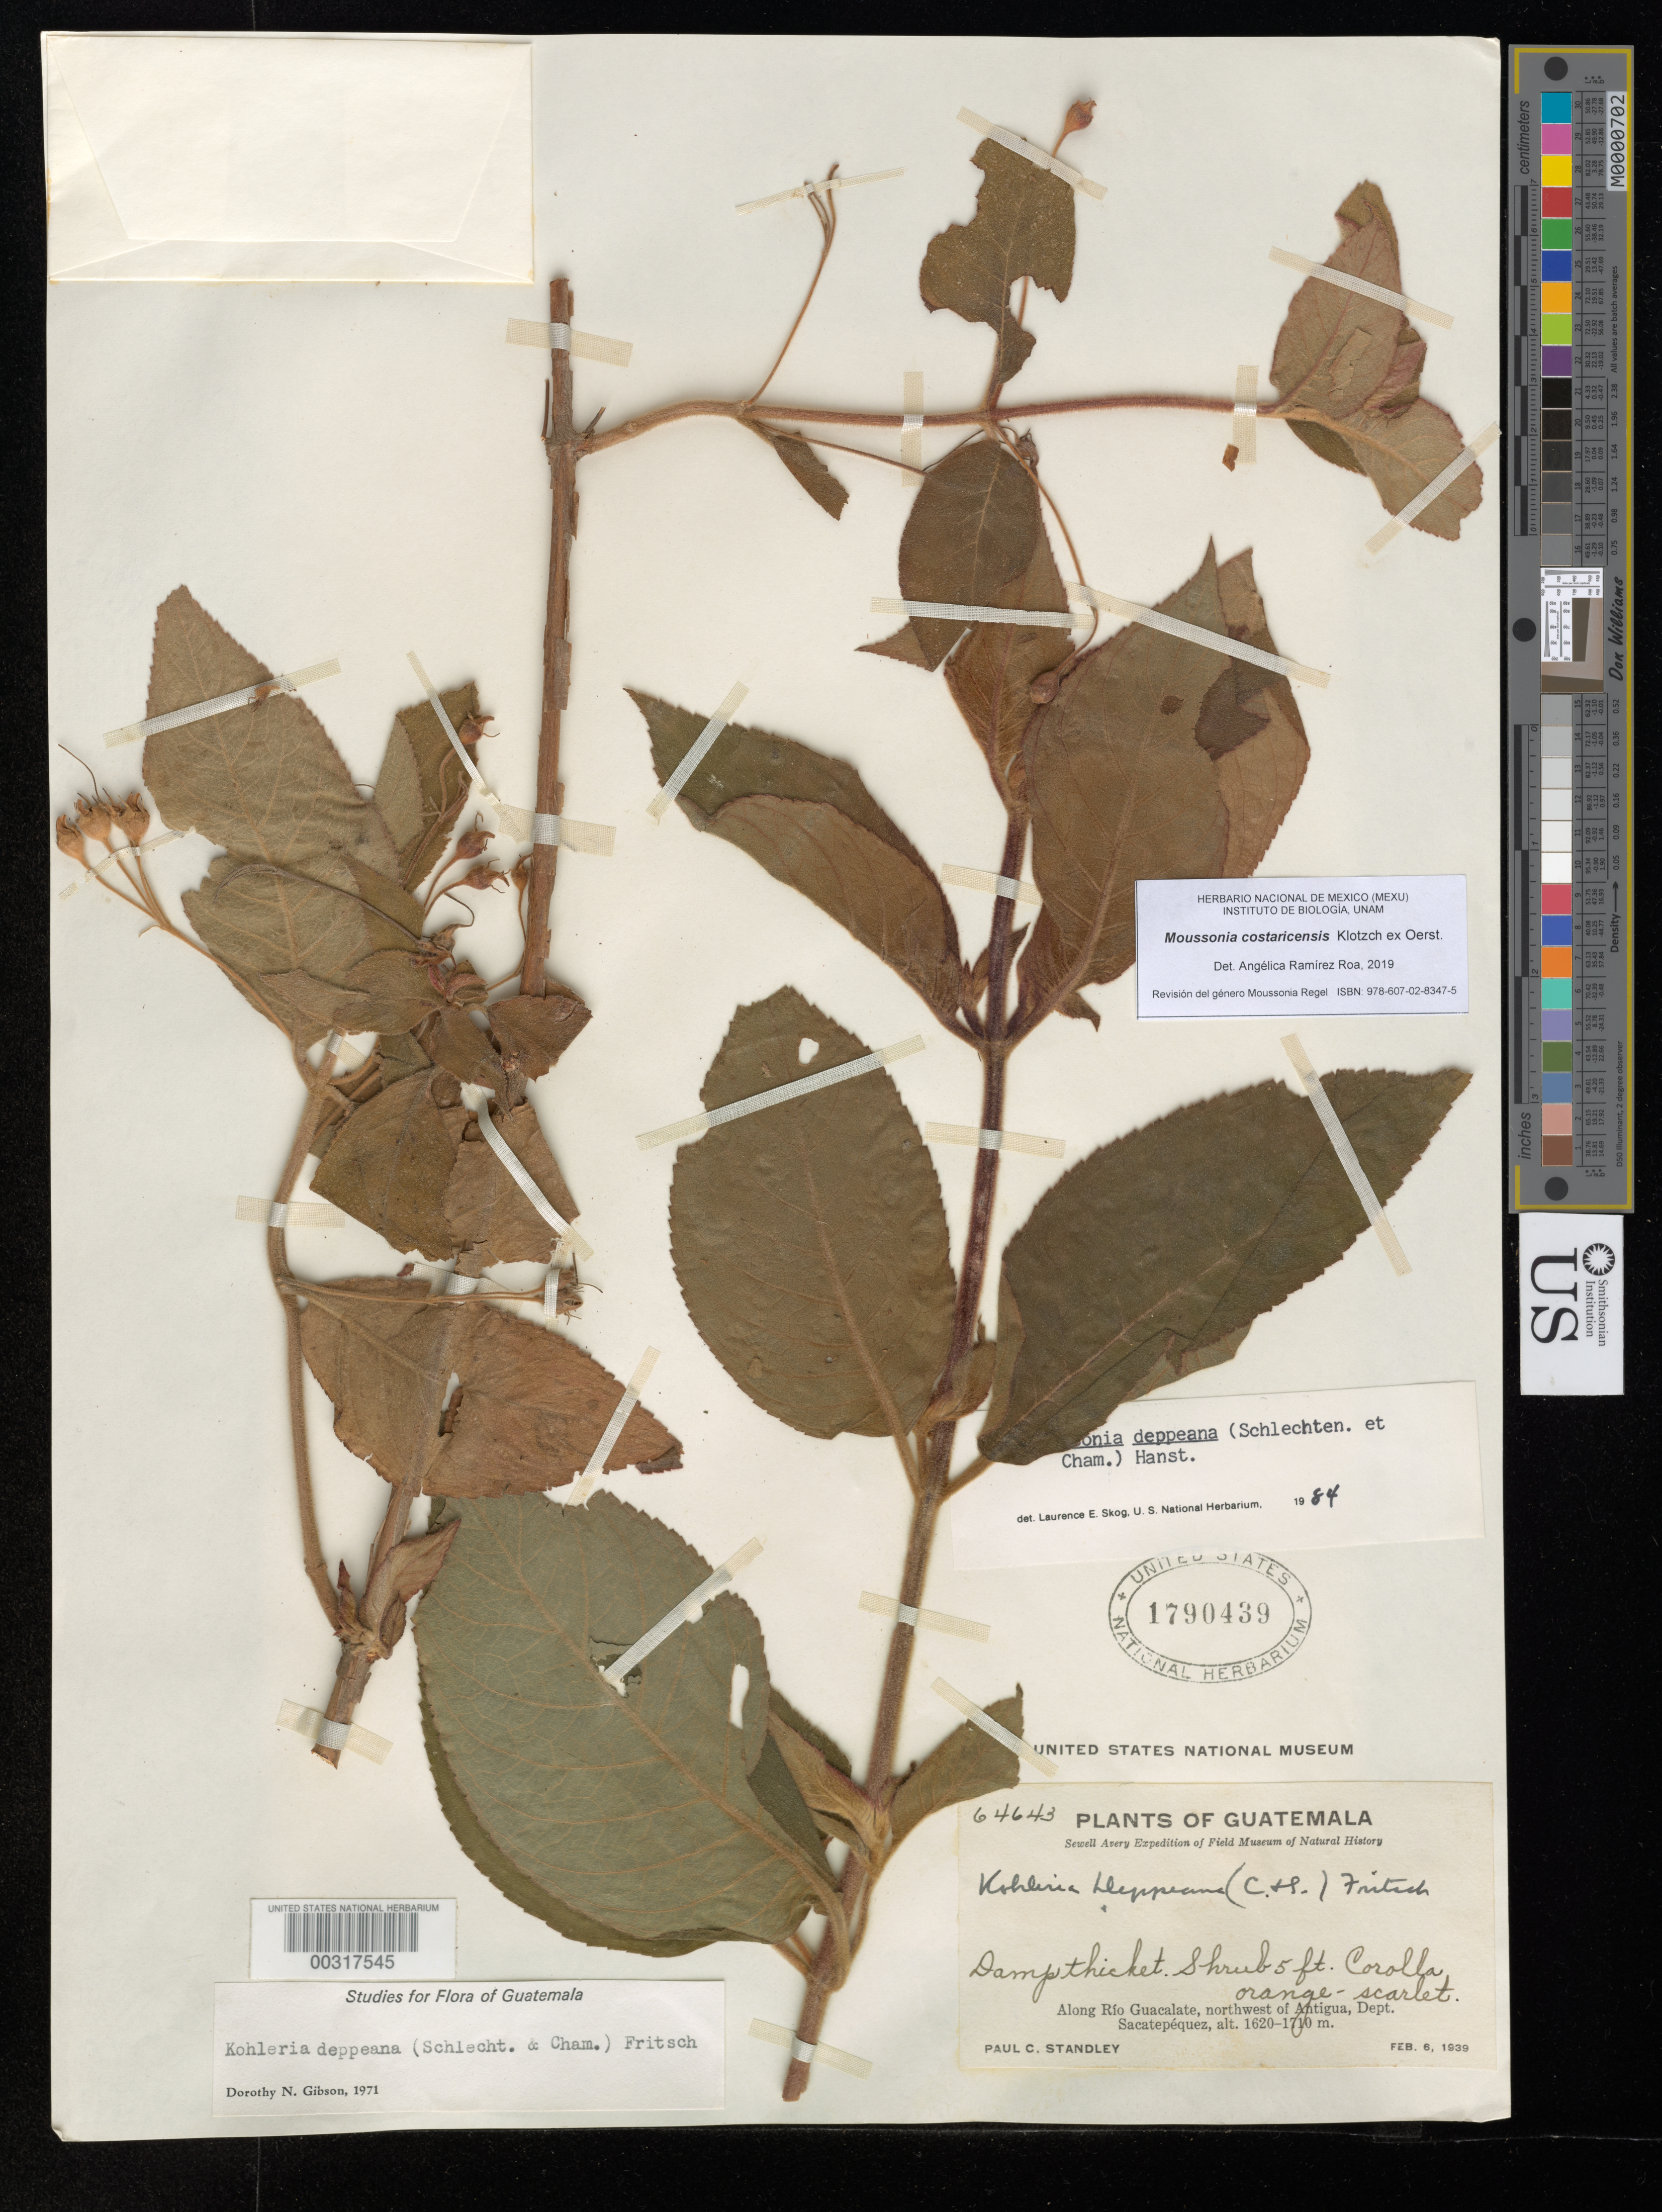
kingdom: Plantae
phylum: Tracheophyta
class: Magnoliopsida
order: Lamiales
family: Gesneriaceae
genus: Moussonia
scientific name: Moussonia costaricensis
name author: Klotzsch ex Oerst.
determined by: Ramírez-Roa, A.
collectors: P. C. Standley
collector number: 64643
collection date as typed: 06 Feb 1939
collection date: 1939-02-06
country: Guatemala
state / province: Sacatepéquez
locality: Along Rio Guacalate, NW of Antigua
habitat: Damp thicket.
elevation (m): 1620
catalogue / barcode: US 1790439